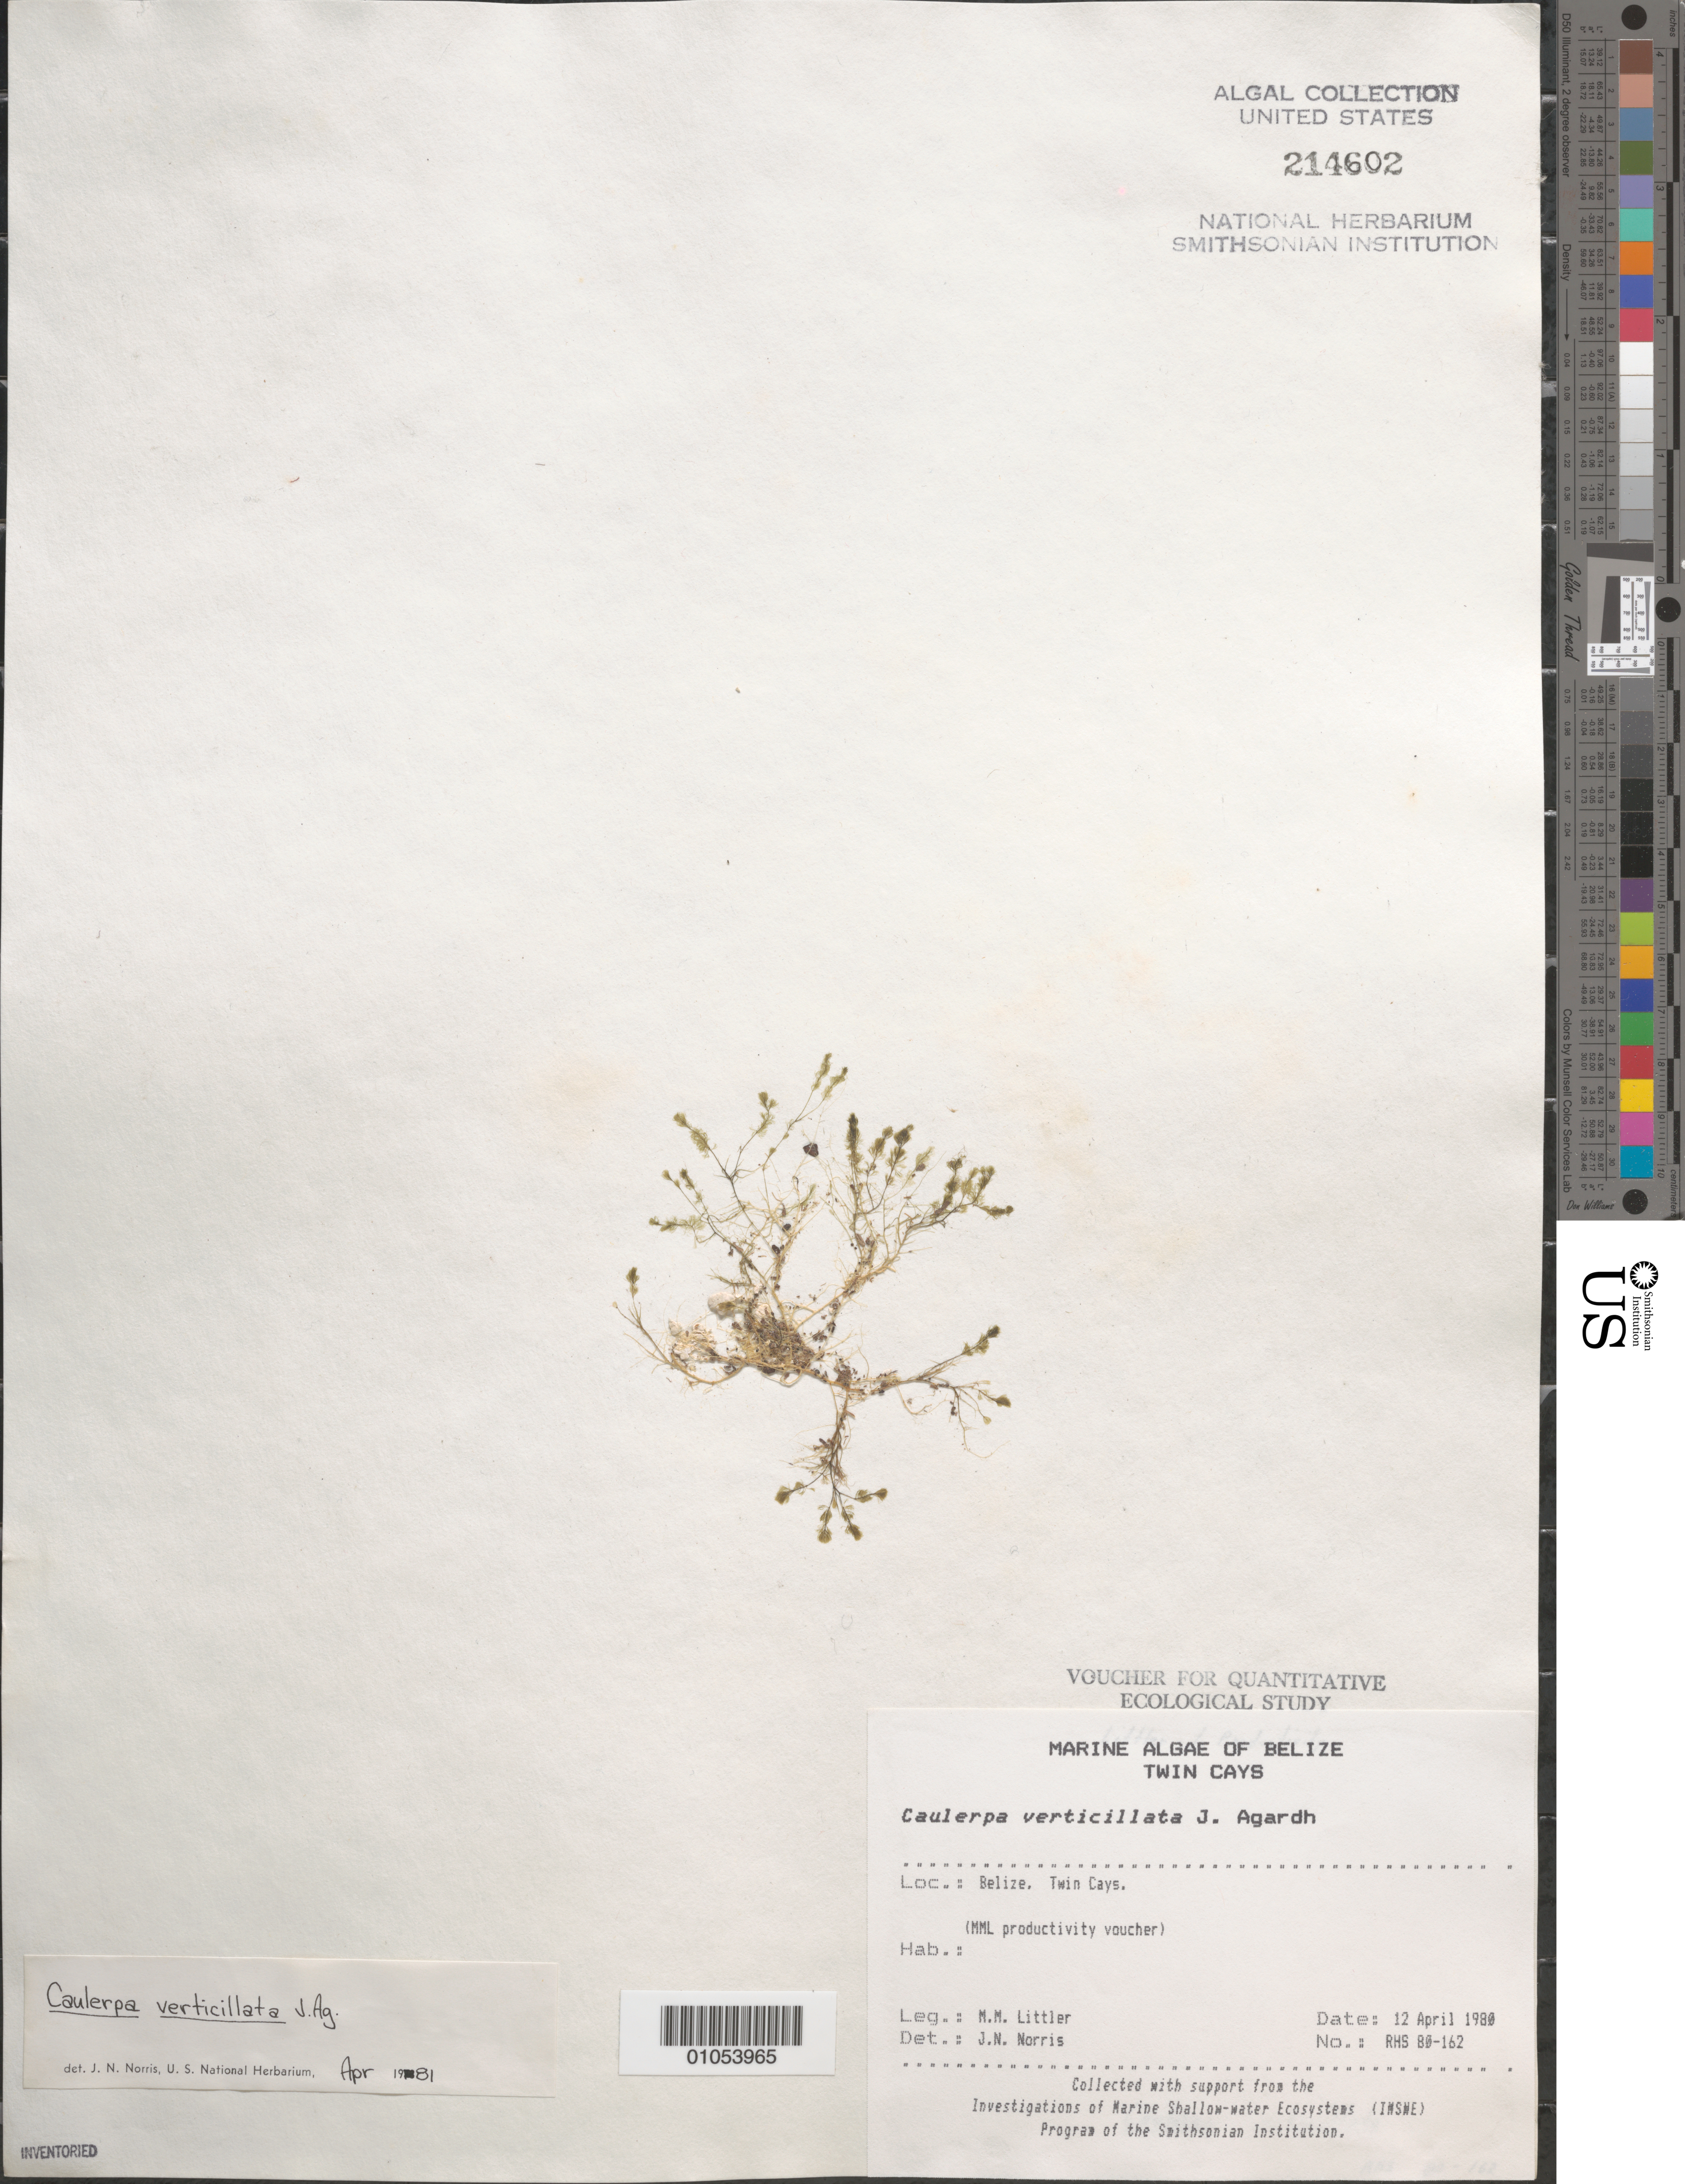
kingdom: Plantae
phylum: Chlorophyta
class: Ulvophyceae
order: Bryopsidales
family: Caulerpaceae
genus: Caulerpa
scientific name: Caulerpa verticillata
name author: J. Agardh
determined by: Norris, James N.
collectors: M. M. Littler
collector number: RHS 80-162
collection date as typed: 12 Apr 1980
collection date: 1980-04-12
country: Belize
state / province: Stann Creek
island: Twin Cays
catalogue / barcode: US 214602